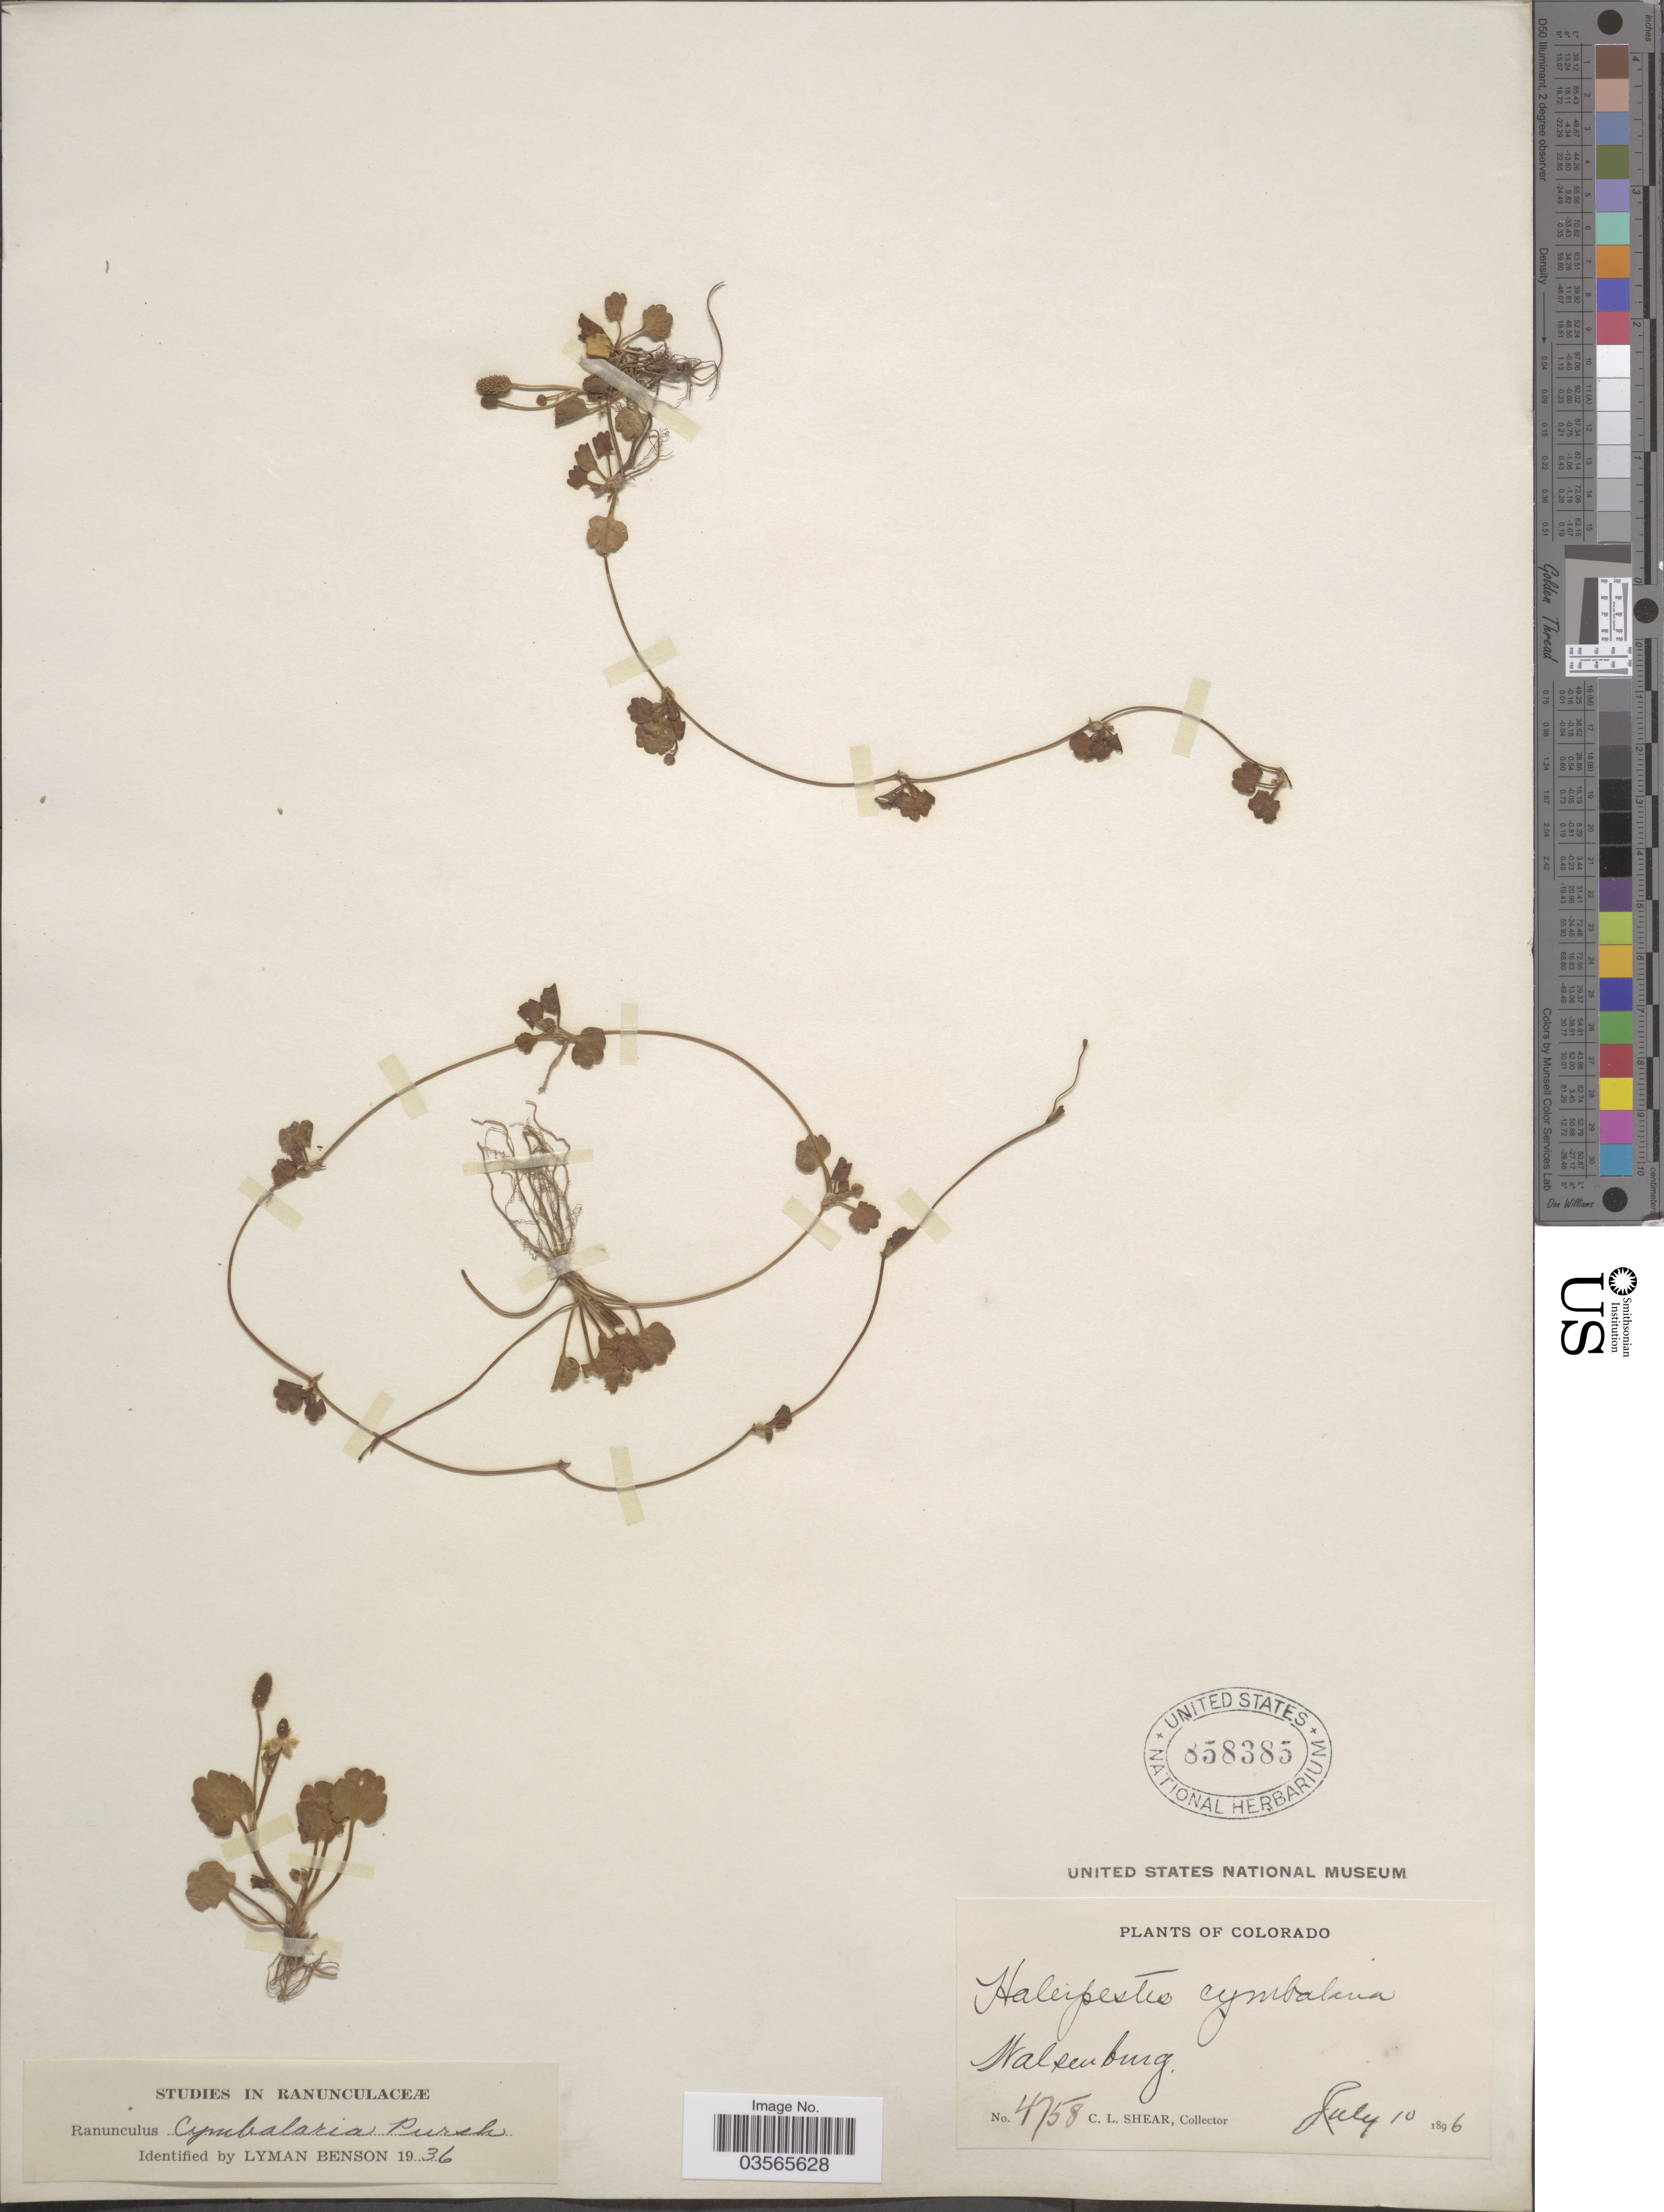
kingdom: Plantae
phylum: Tracheophyta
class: Magnoliopsida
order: Ranunculales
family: Ranunculaceae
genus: Halerpestes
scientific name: Halerpestes cymbalaria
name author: (Pursh) Greene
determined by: Strong, M. T., (US), Smithsonian Institution - National Museum of Natural History (UNITED STATES)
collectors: C. L. Shear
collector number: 4758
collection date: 1896-07-10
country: United States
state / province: Colorado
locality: Walsenburg.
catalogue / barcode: US 858385